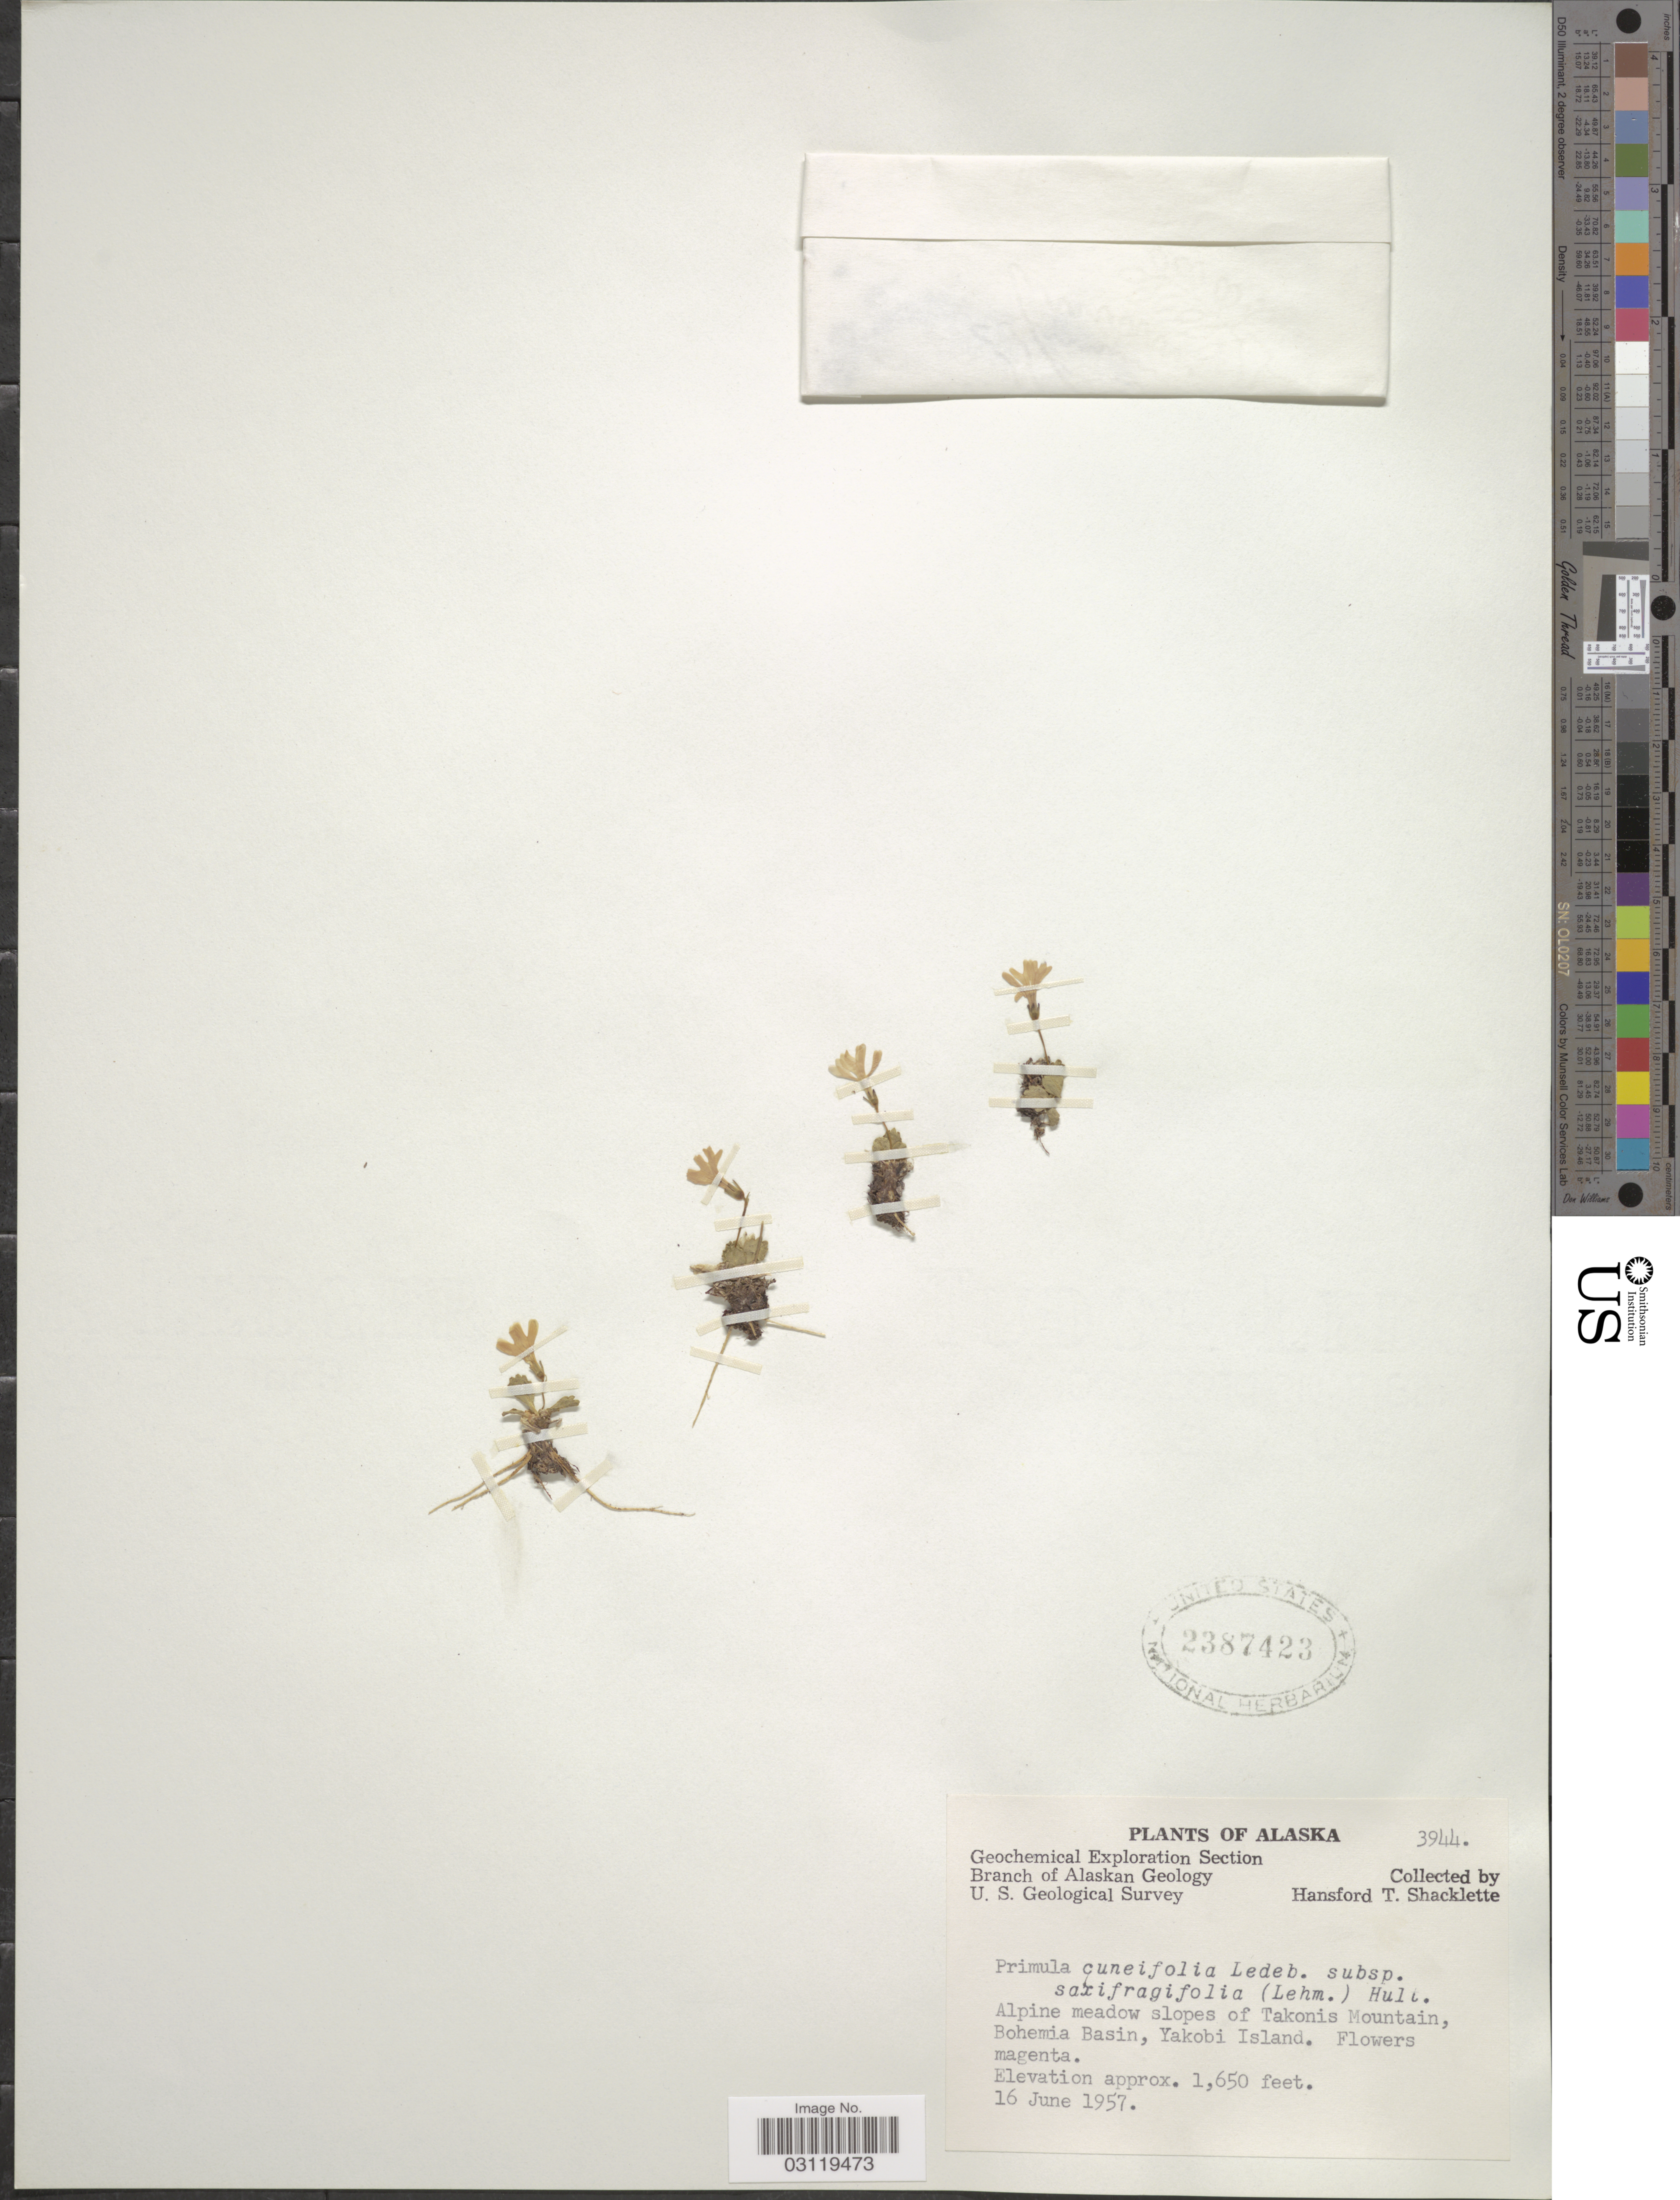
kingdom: Plantae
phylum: Tracheophyta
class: Magnoliopsida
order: Ericales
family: Primulaceae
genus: Primula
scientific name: Primula cuneifolia subsp. saxifragifolia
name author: (Lehm.) W.W. Sm. & Forrest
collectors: H. Shacklette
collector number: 3944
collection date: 1957-06-16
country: United States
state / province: Alaska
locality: Alpine meadow slopes of Takonis Mountain, Bohemia Basin, Yakobi Island.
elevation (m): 503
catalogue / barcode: US 2387423